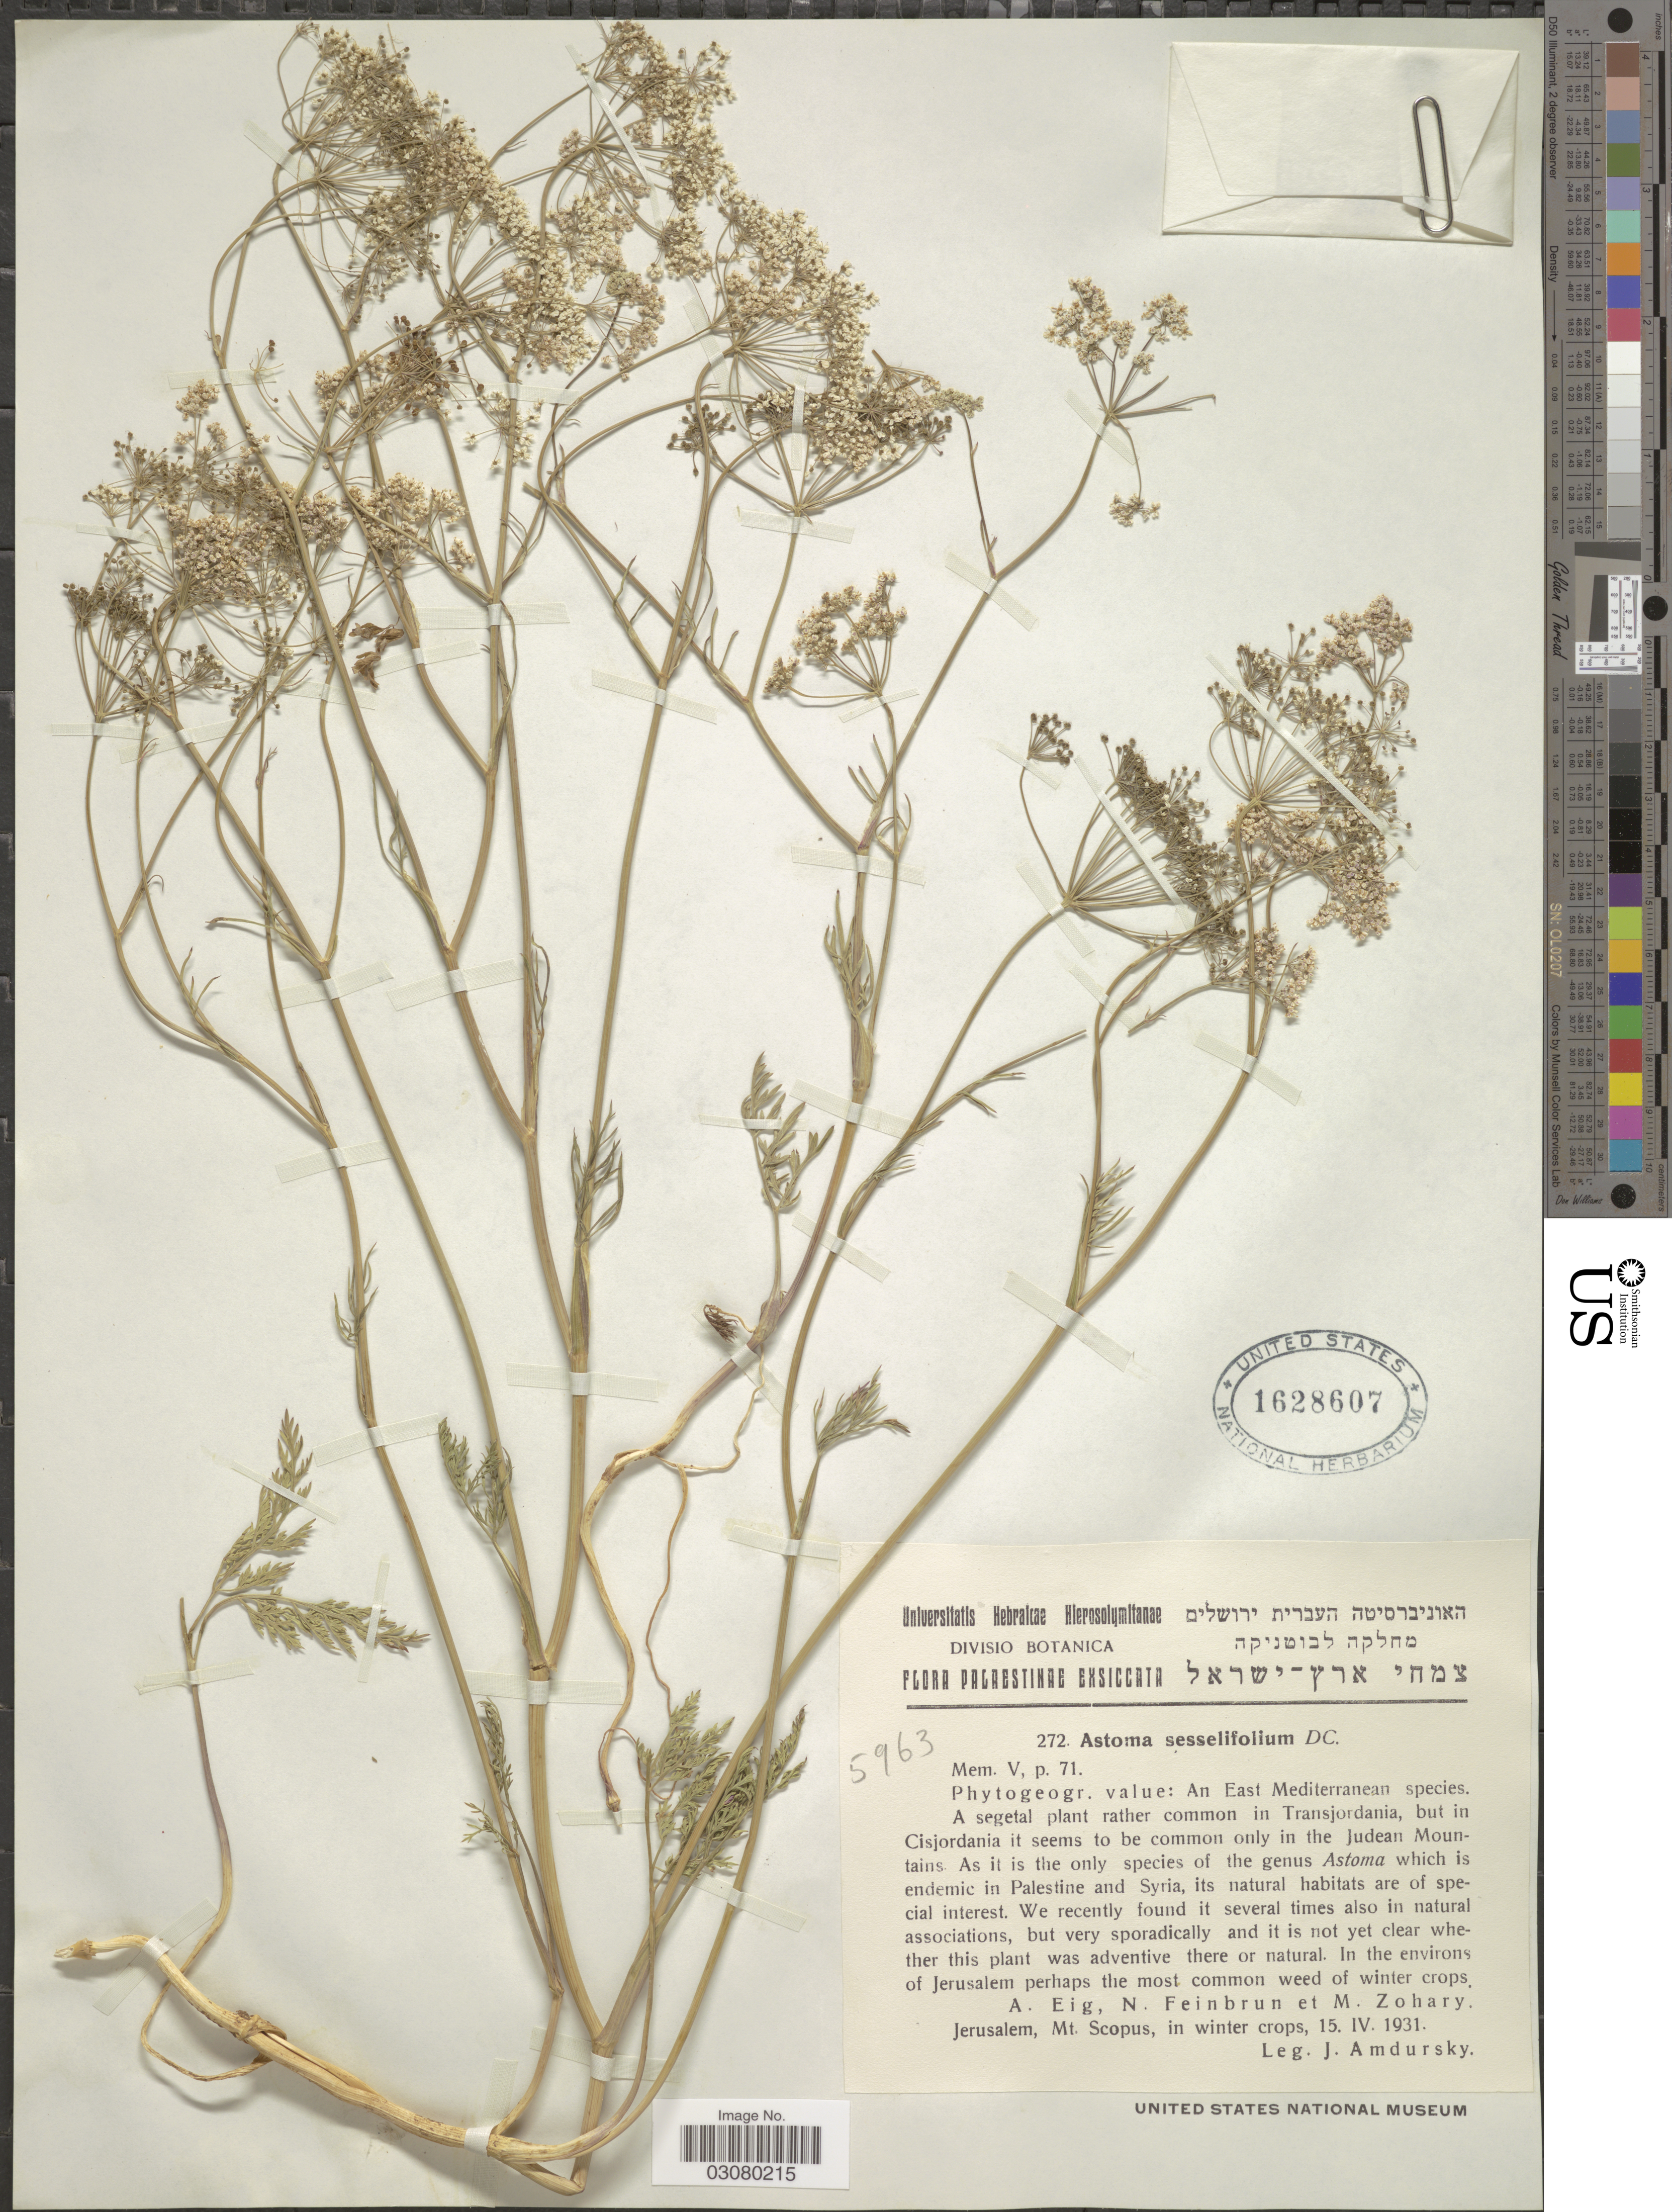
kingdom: Plantae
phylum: Tracheophyta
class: Magnoliopsida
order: Apiales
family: Apiaceae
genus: Astoma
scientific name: Astoma seselifolium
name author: DC.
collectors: I. Amdursky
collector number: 272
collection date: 1931-04-15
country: Israel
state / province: Jerusalem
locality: Mt. Scopus, in winter crops.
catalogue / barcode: US 1628607